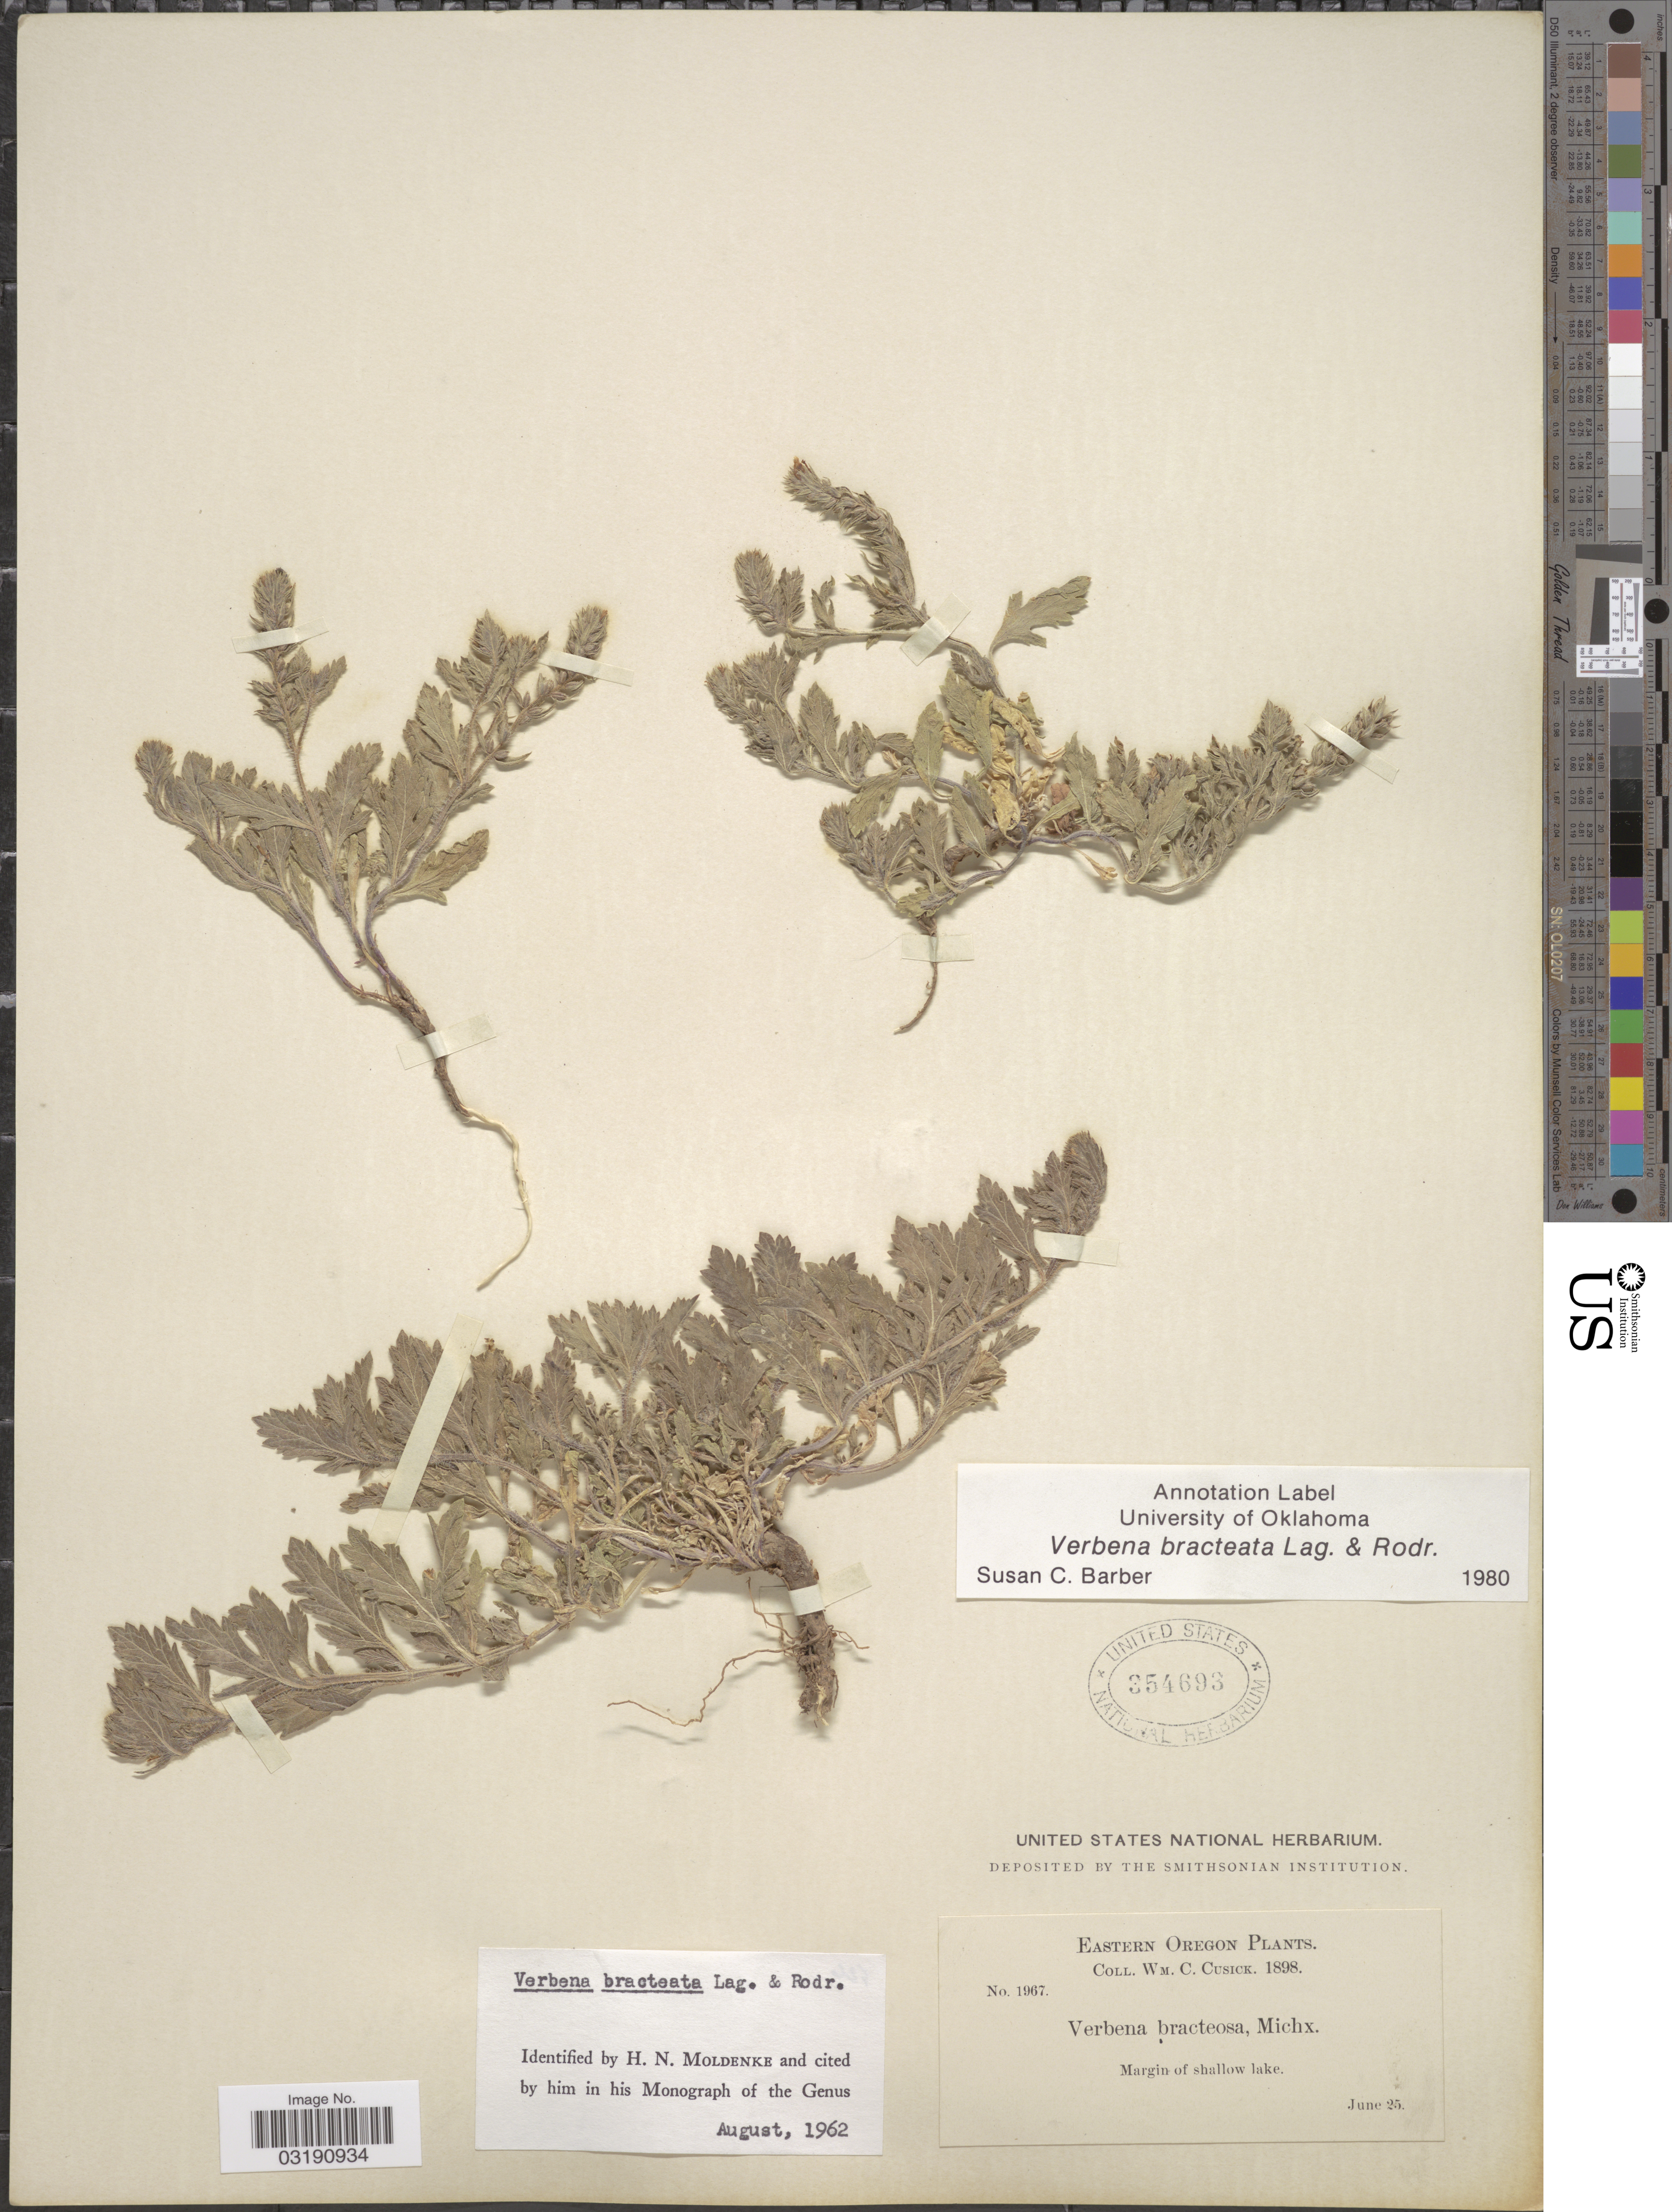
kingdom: Plantae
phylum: Tracheophyta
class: Magnoliopsida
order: Lamiales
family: Verbenaceae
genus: Verbena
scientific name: Verbena bracteata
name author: Cav. ex Lag. & Rodr.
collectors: W. C. Cusick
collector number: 1967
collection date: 1898-06-25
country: United States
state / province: Oregon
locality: Eastern Oregon. Margin of shallow lake.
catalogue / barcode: US 354693